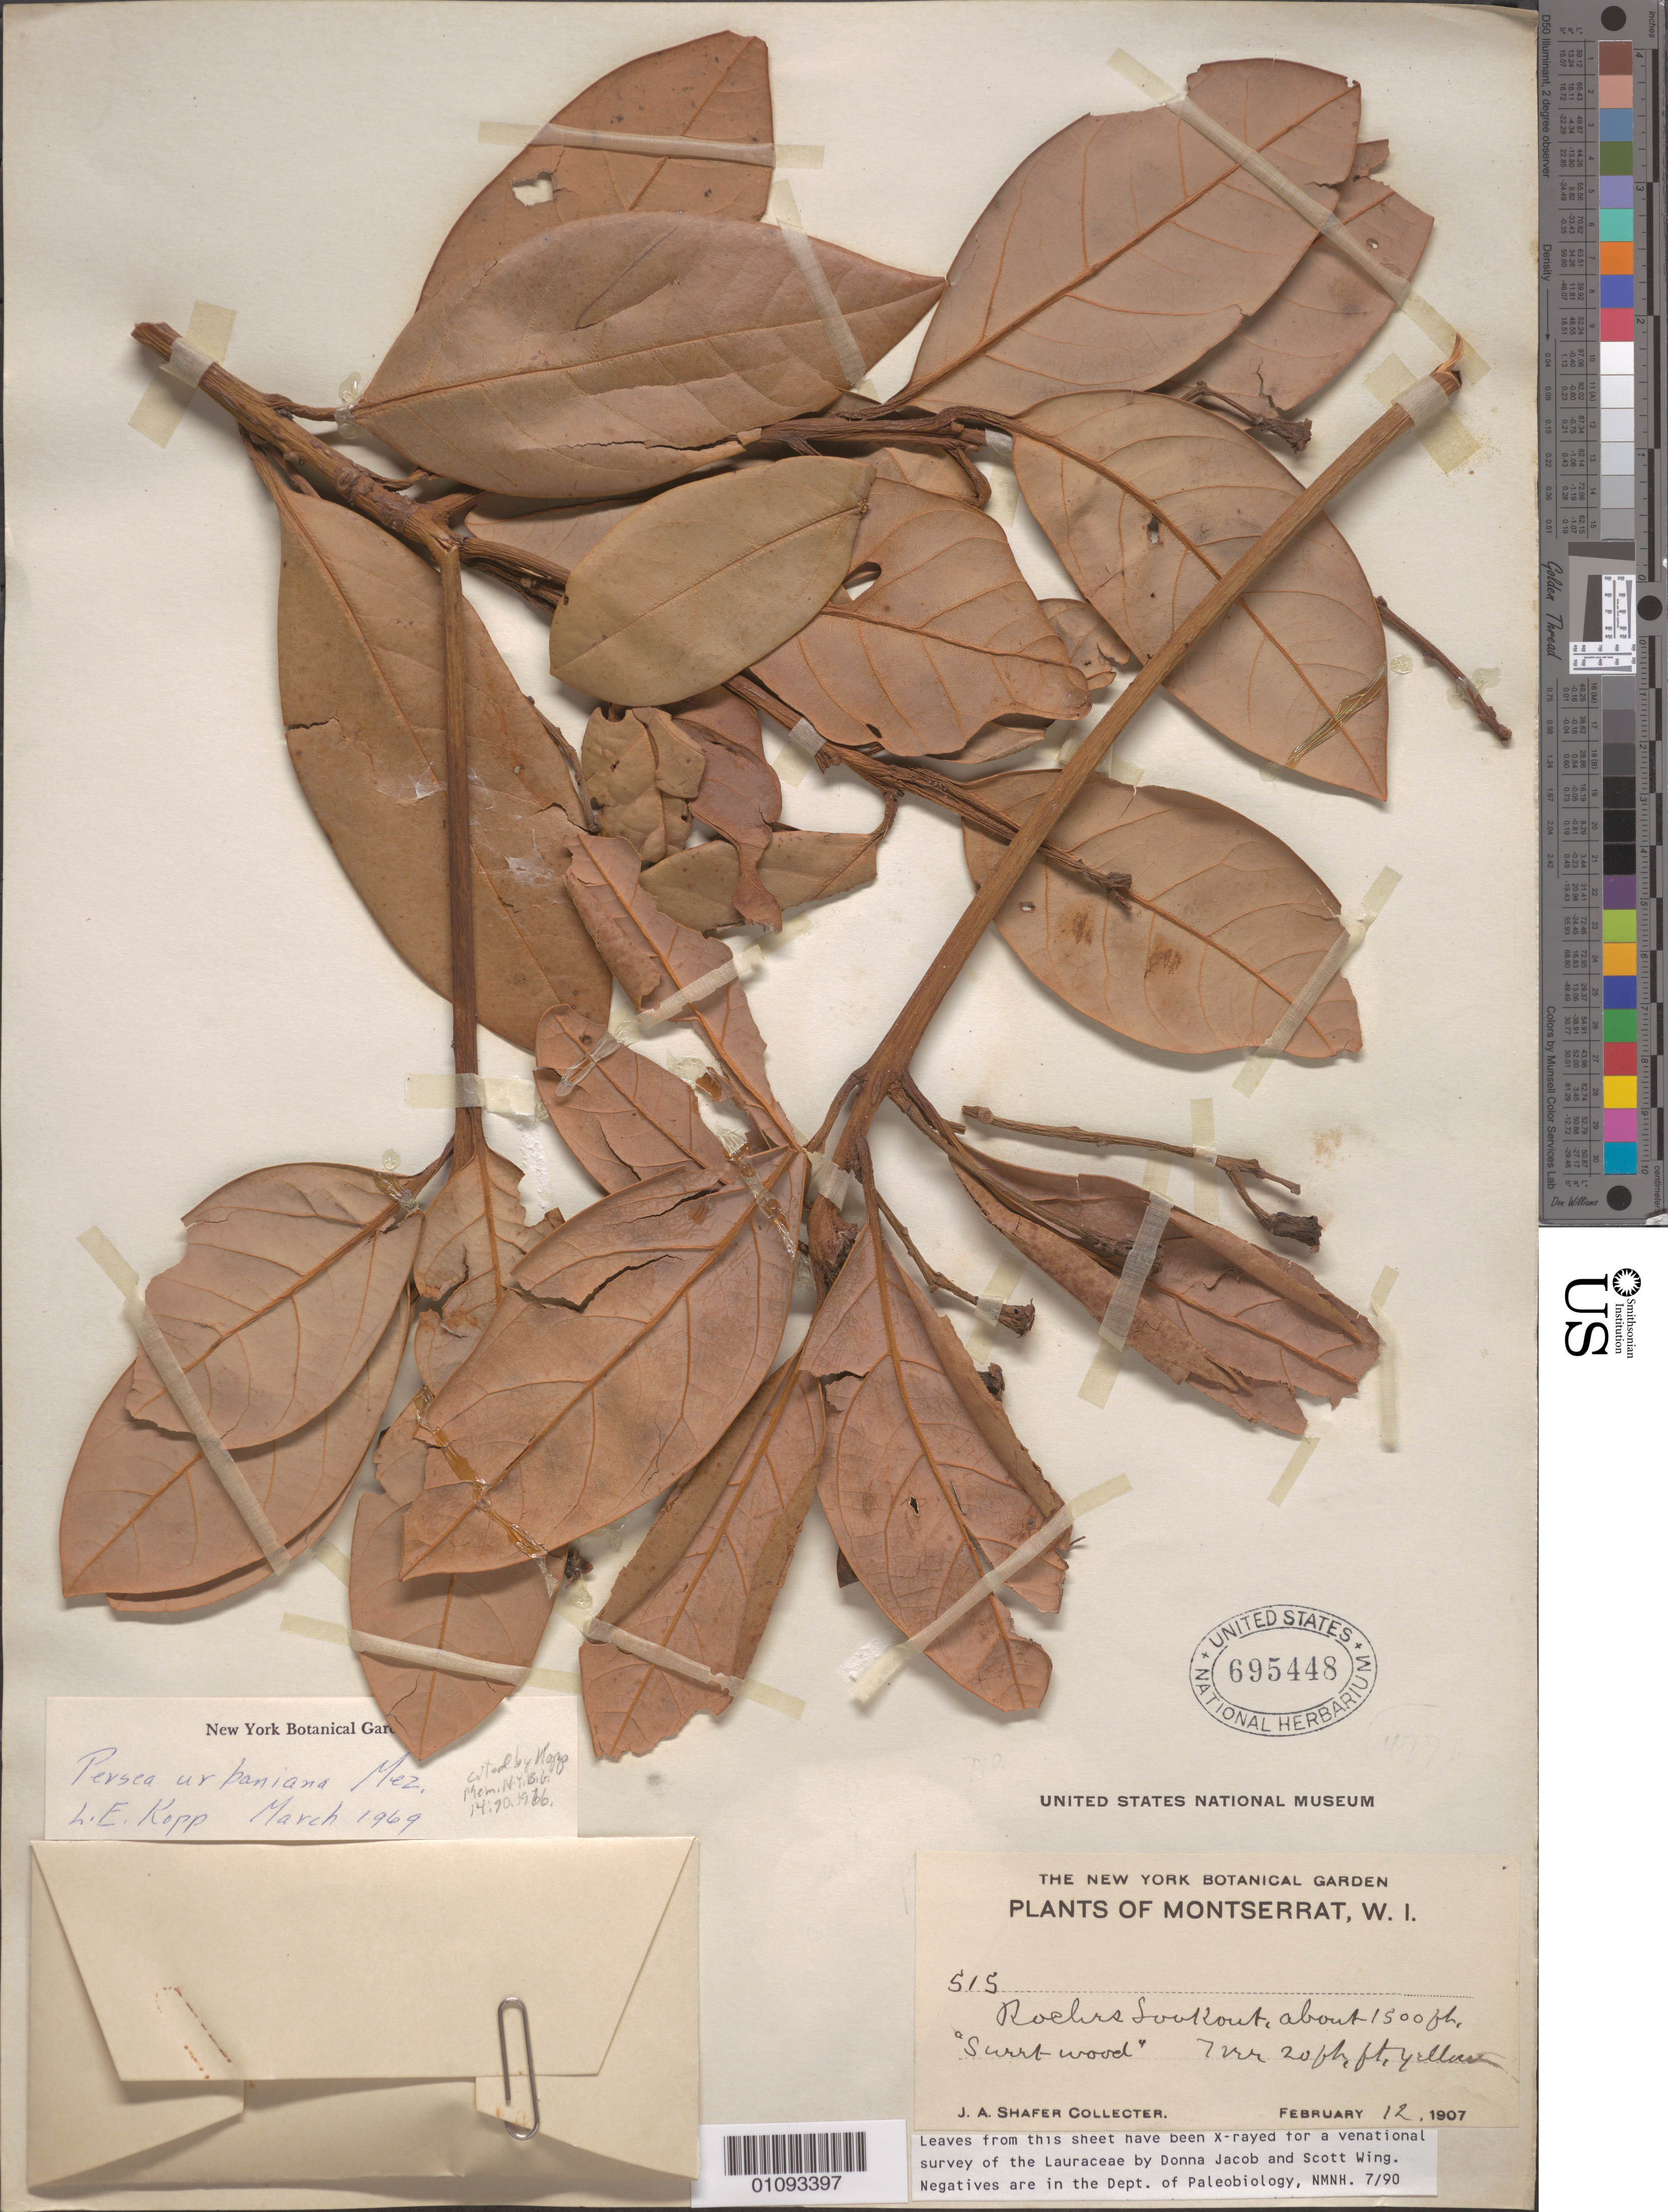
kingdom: Plantae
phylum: Tracheophyta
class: Magnoliopsida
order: Laurales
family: Lauraceae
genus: Persea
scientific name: Persea urbaniana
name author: Mez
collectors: J. A. Shafer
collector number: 515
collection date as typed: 12 Feb 1907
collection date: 1907-02-12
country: Montserrat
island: Montserrat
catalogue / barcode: US 695448